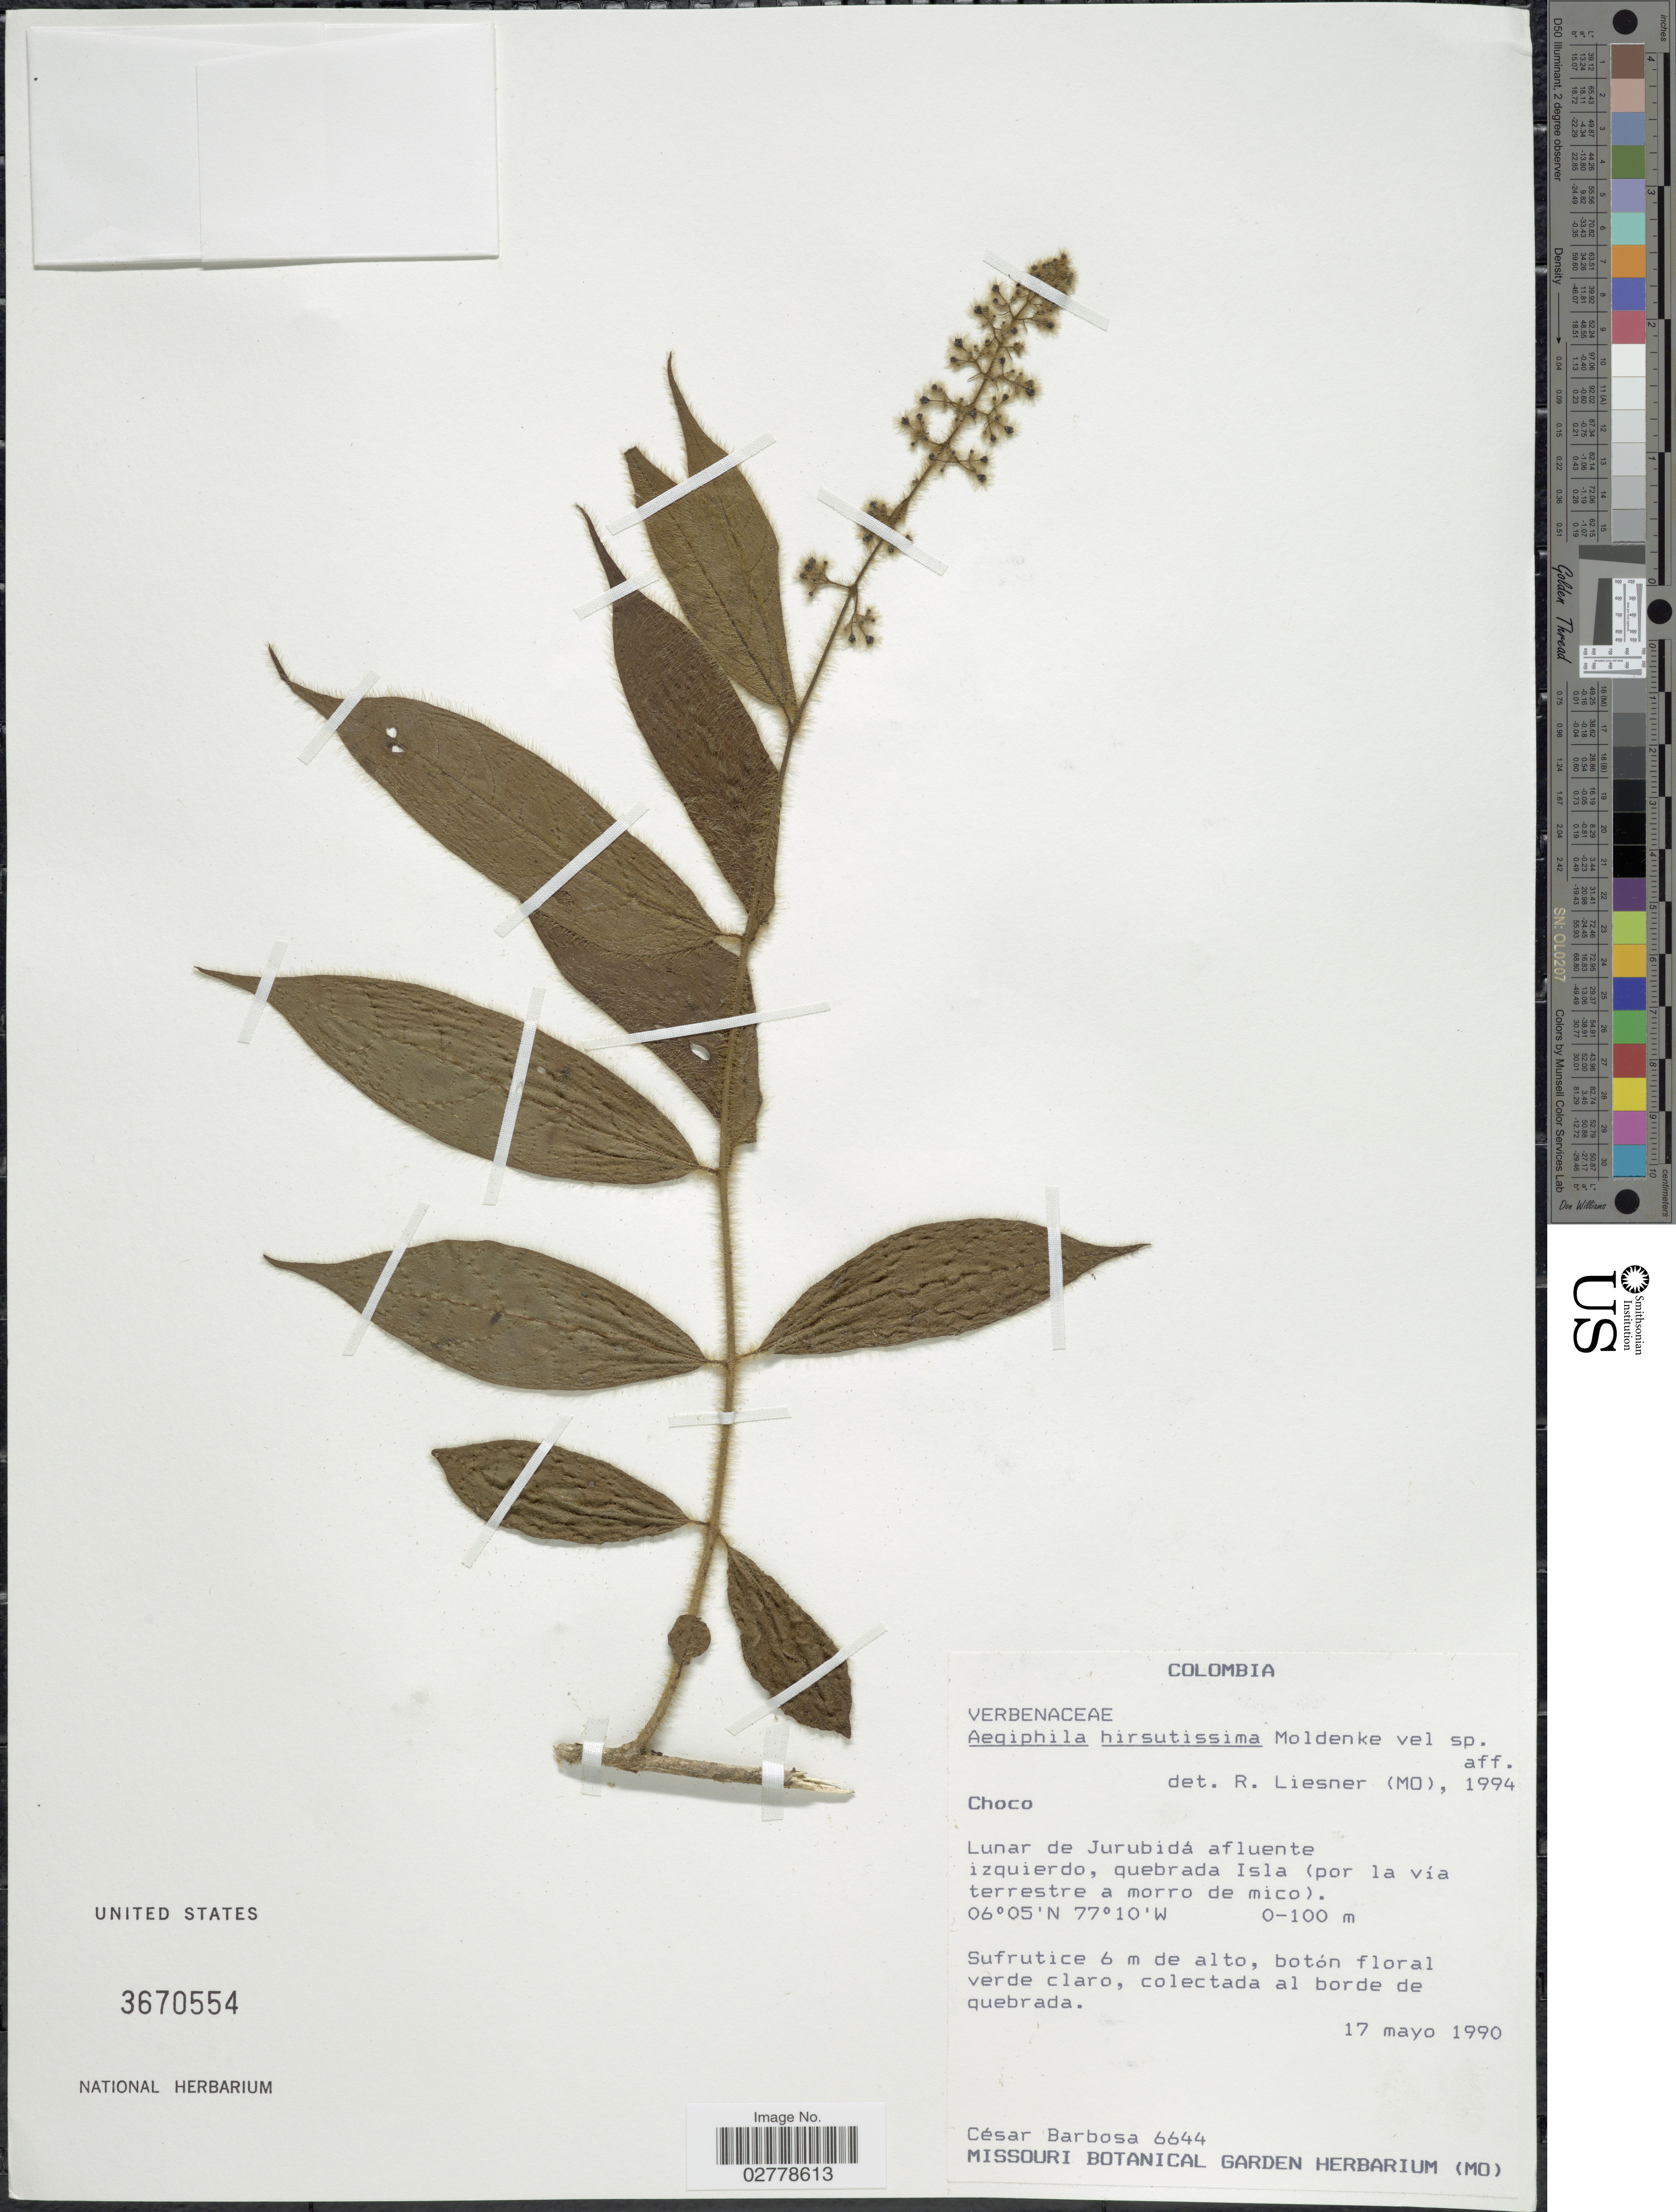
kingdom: Plantae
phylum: Tracheophyta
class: Magnoliopsida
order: Lamiales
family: Lamiaceae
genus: Aegiphila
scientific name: Aegiphila hirsutissima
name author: Moldenke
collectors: C. E. Barbosa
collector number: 6644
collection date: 1990-05-17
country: Colombia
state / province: Chocó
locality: Lunar de Jurubidá afluente izquierdo, quebrada Isla (por la vía terrestre a morro de mico).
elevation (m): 0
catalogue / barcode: US 3670554